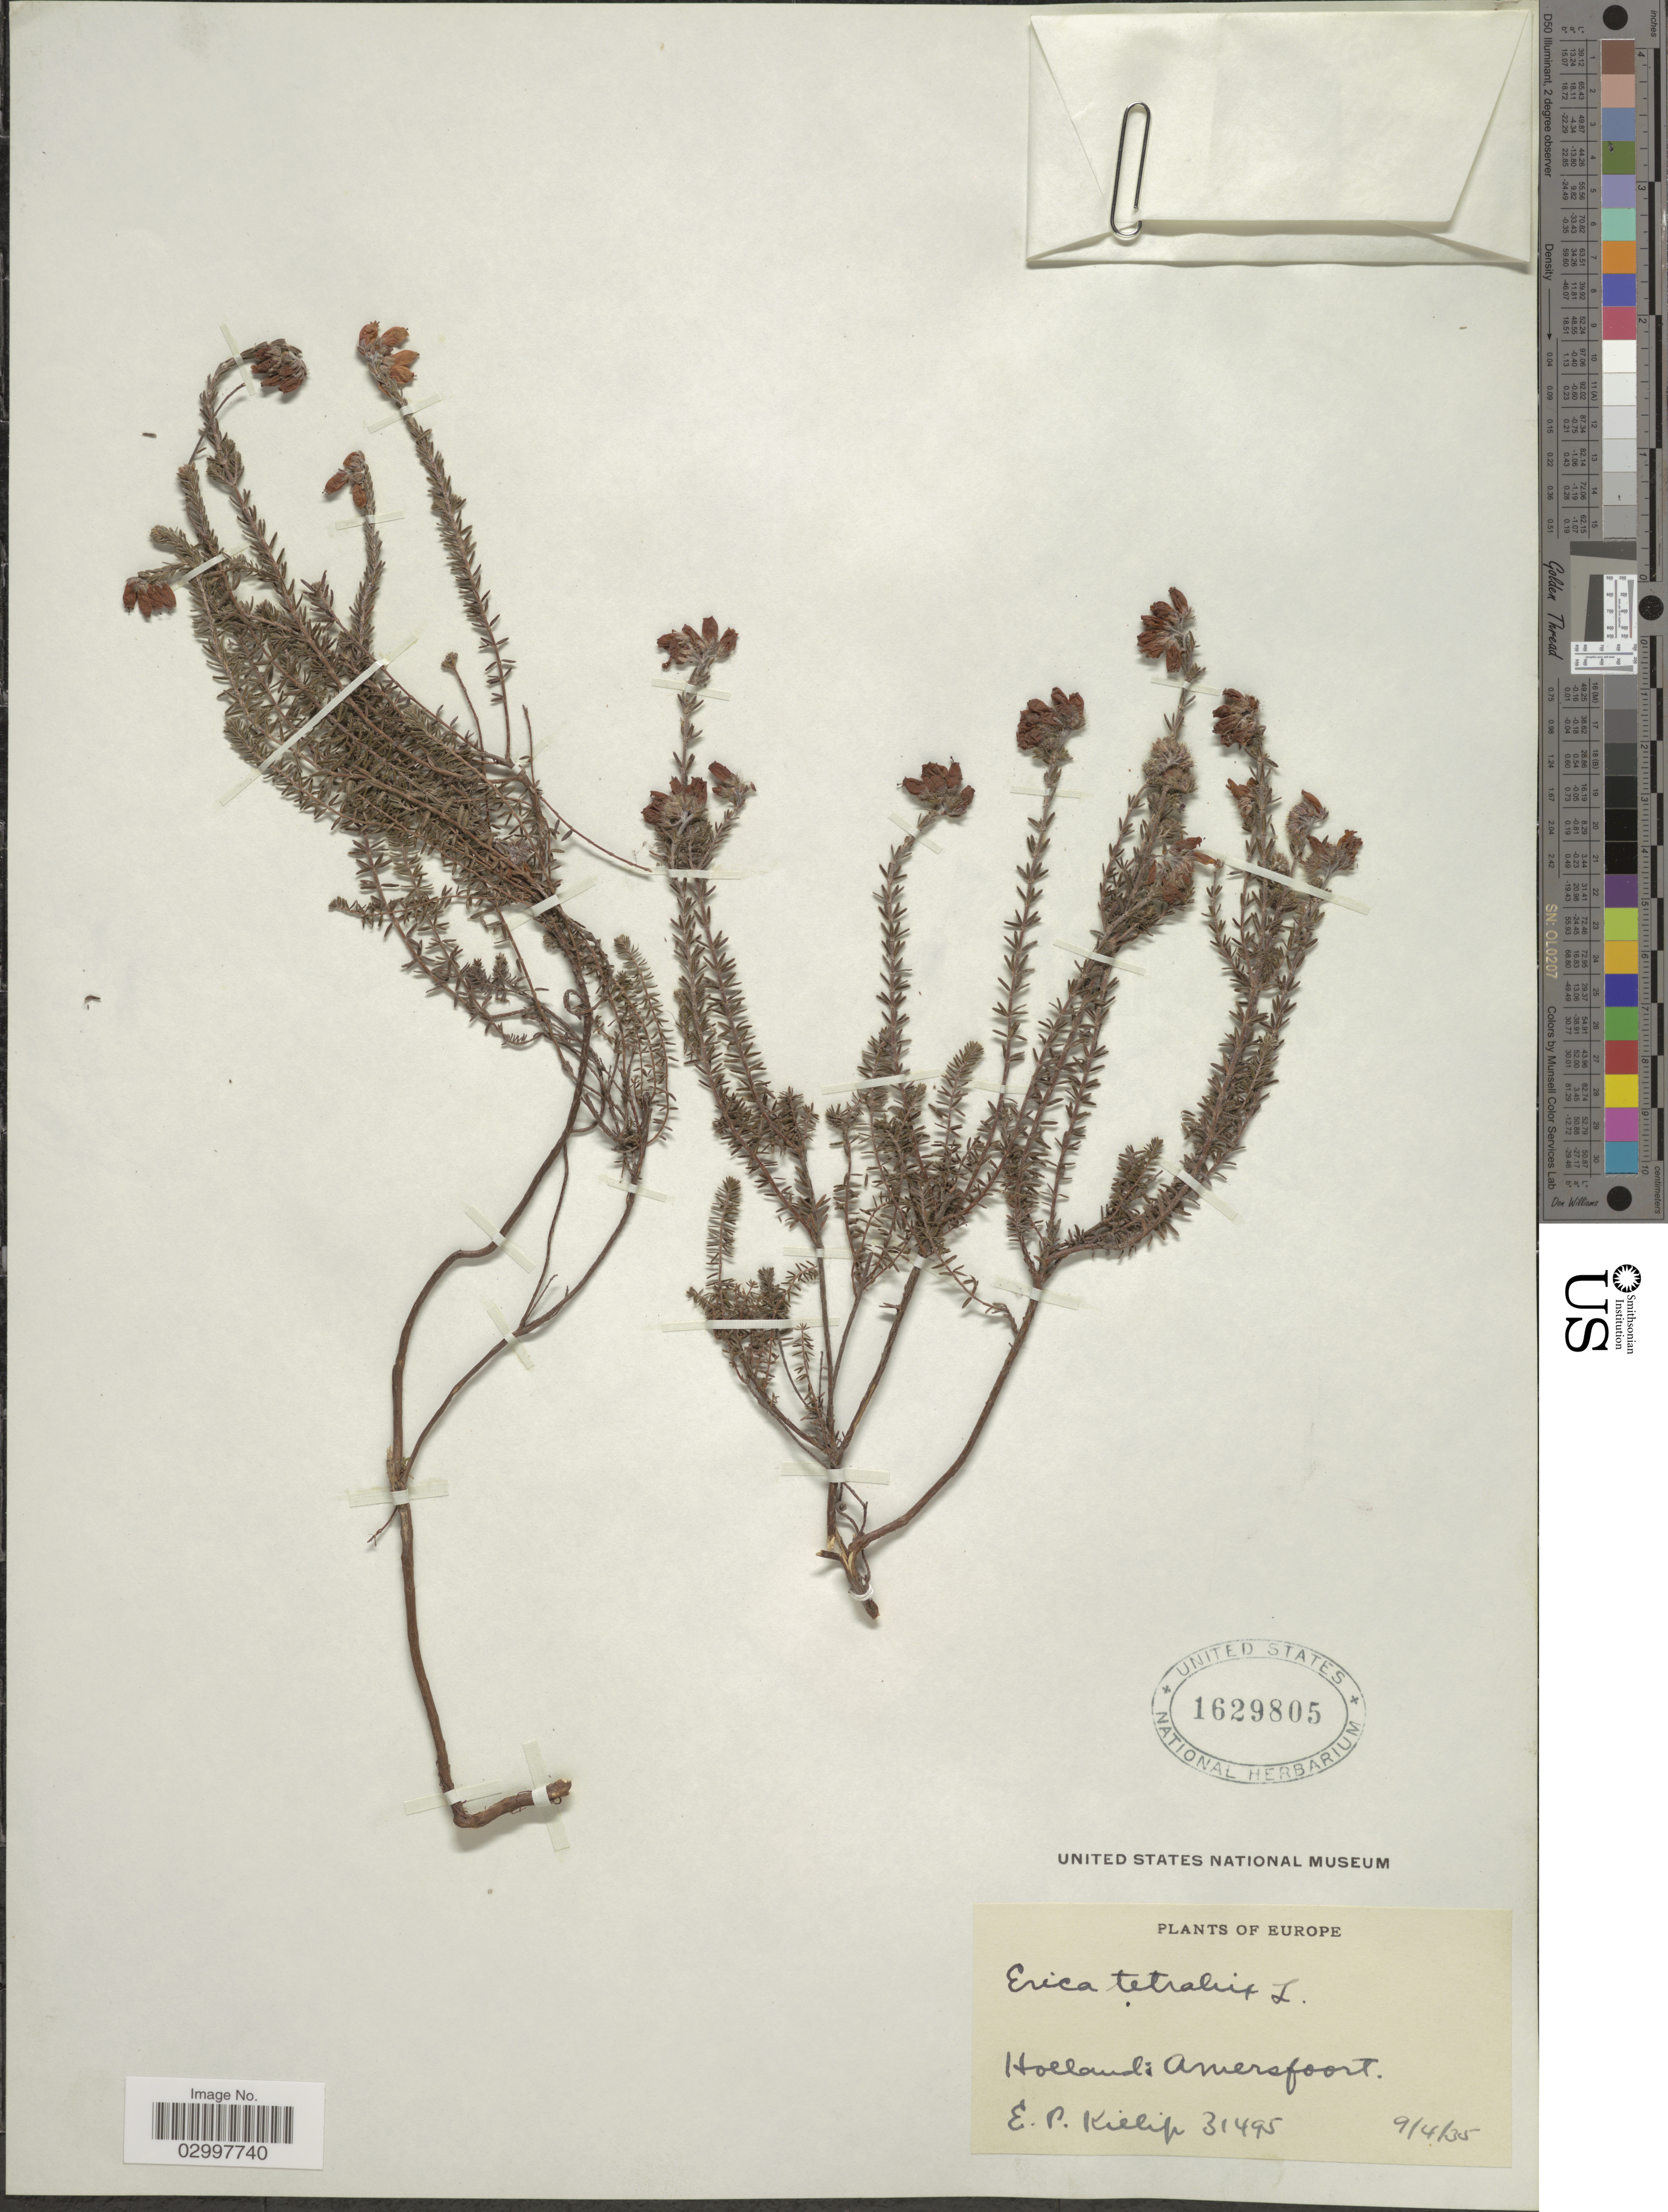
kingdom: Plantae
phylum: Tracheophyta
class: Magnoliopsida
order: Ericales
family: Ericaceae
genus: Erica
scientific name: Erica tetralix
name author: L.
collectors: E. P. Killip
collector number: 31495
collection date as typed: Transcribed d/m/y: 9/4/35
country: Netherlands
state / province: Utrecht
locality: Holland: Amersfoort.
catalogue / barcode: US 1629805